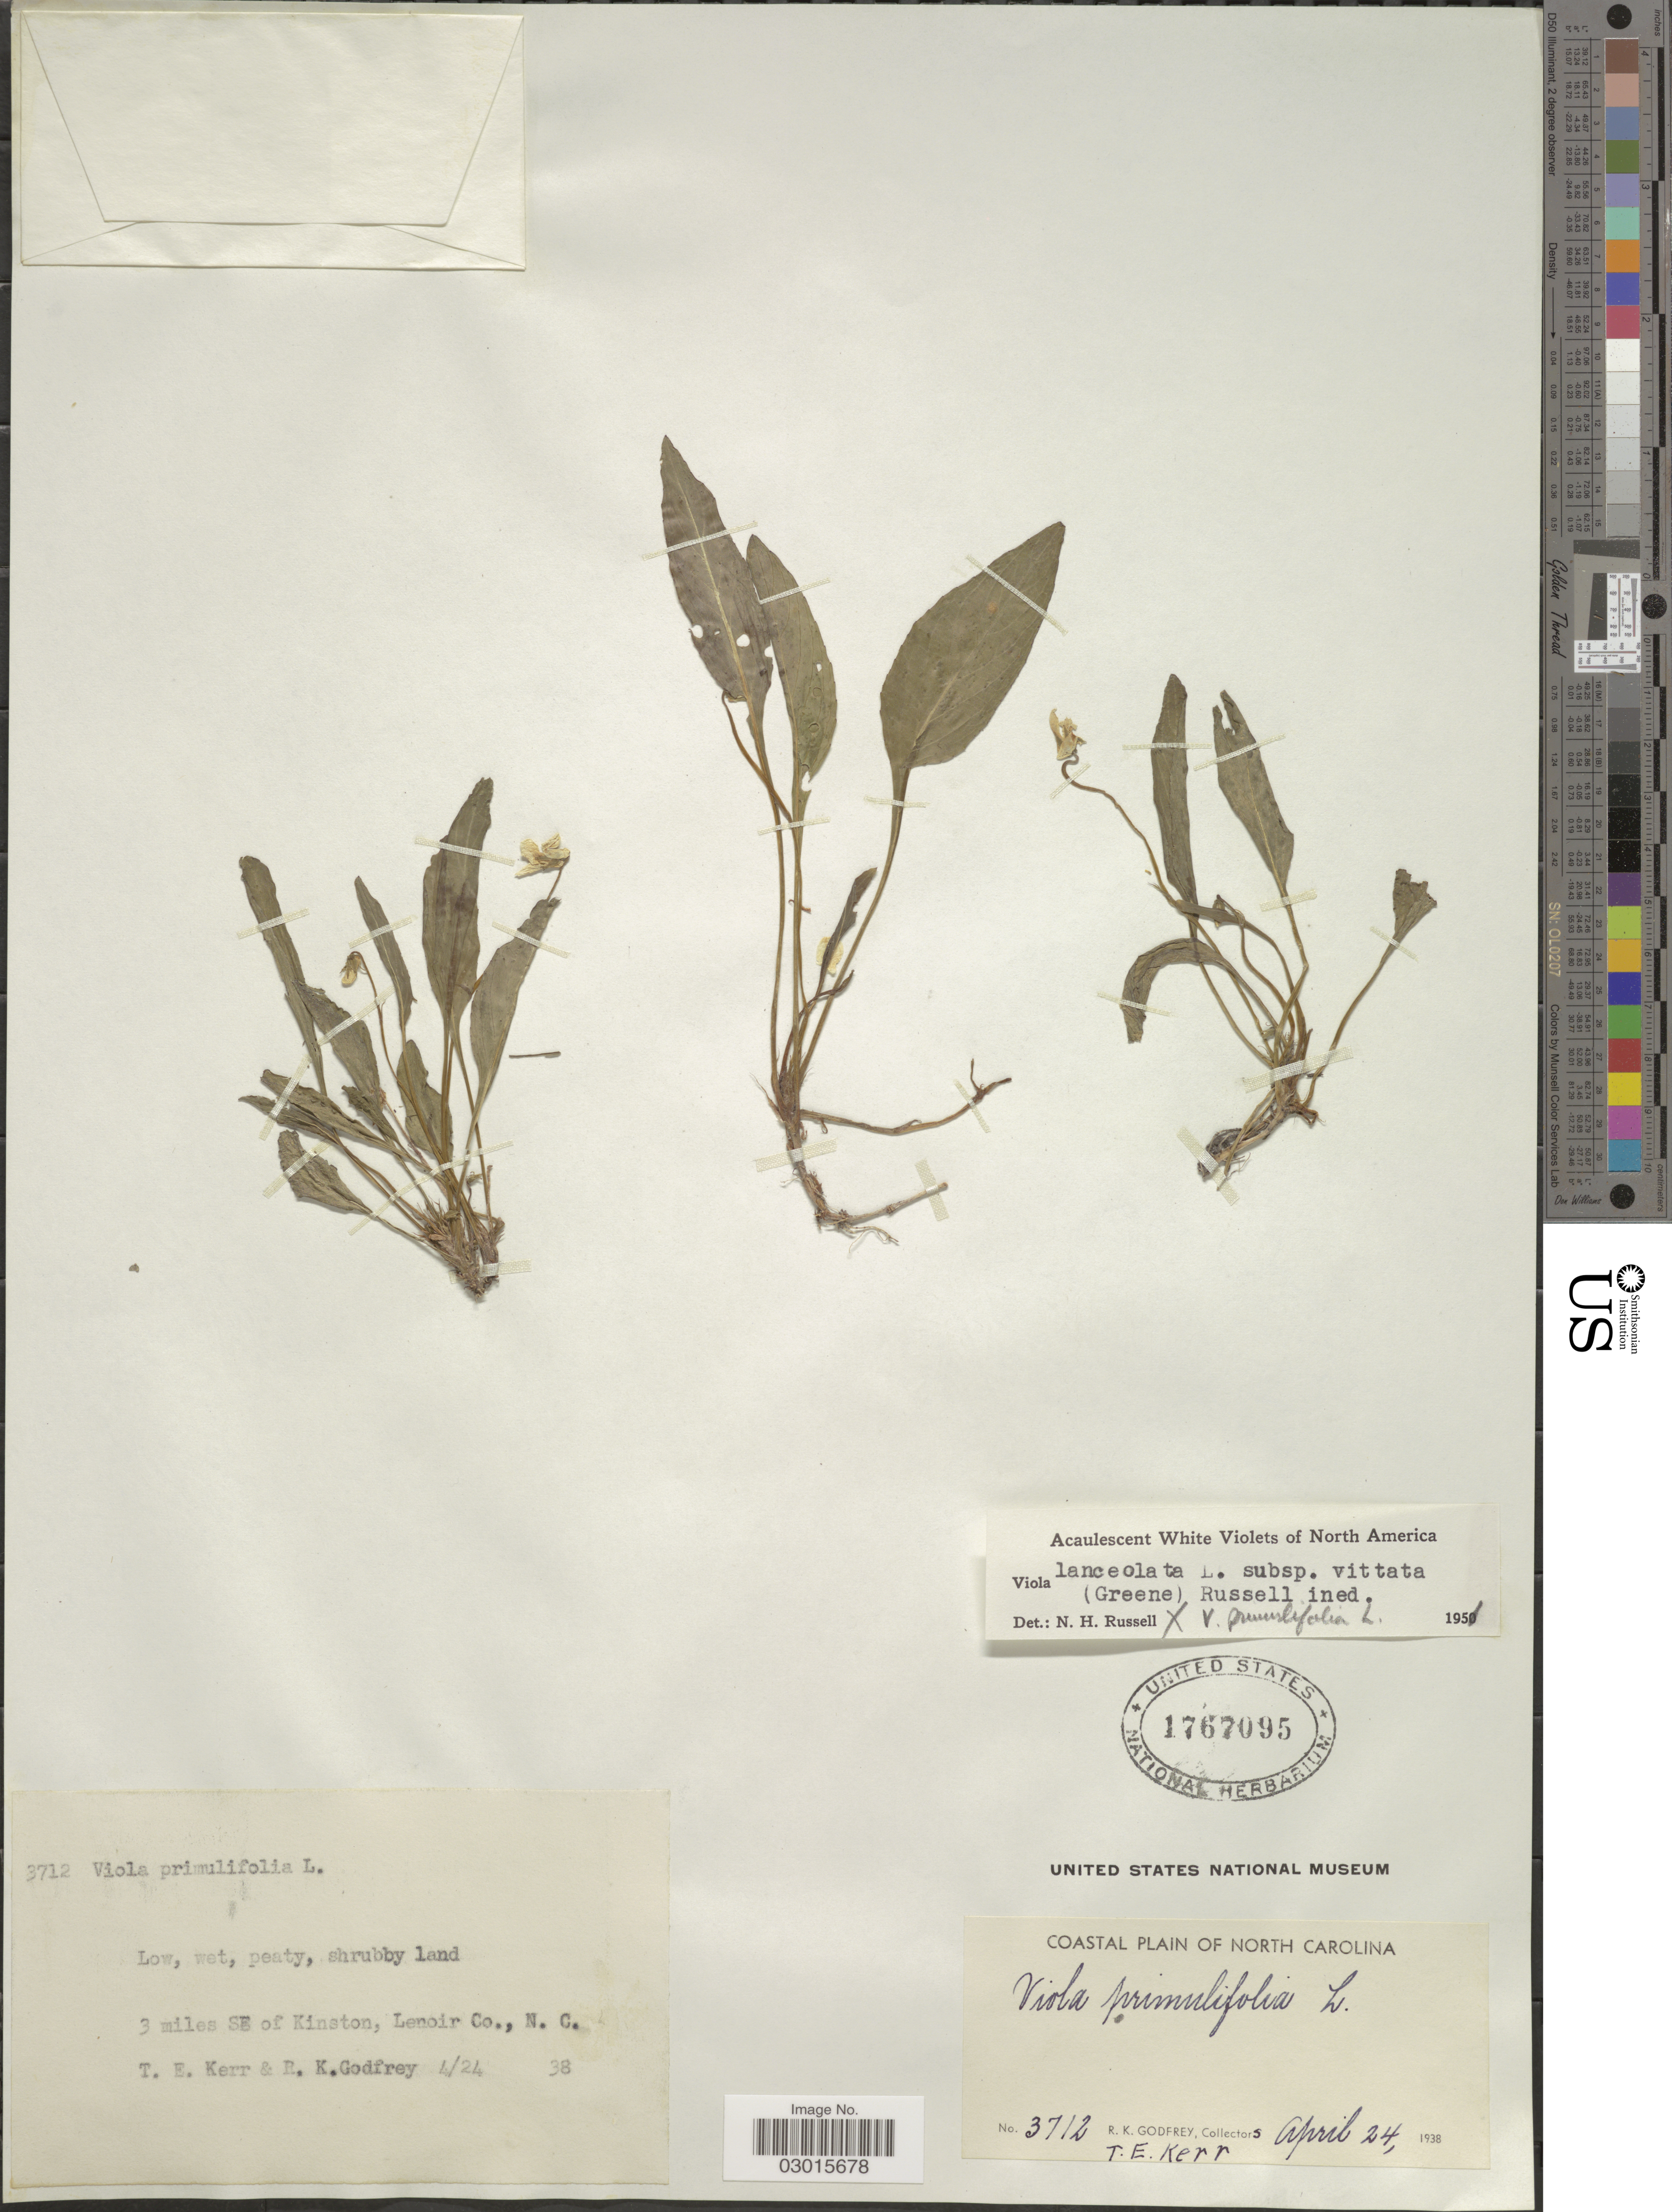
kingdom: Plantae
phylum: Tracheophyta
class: Magnoliopsida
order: Malpighiales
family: Violaceae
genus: Viola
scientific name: Viola lanceolata subsp. lanceolata x V. primulifolia L.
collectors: R. K. Godfrey & T. E. Kerr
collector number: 3712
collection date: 1938-04-24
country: United States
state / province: North Carolina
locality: Coastal Plain of North Carolina. 3 miles SE of Kinston, Lenoir Co., N.C.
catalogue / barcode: US 1767095